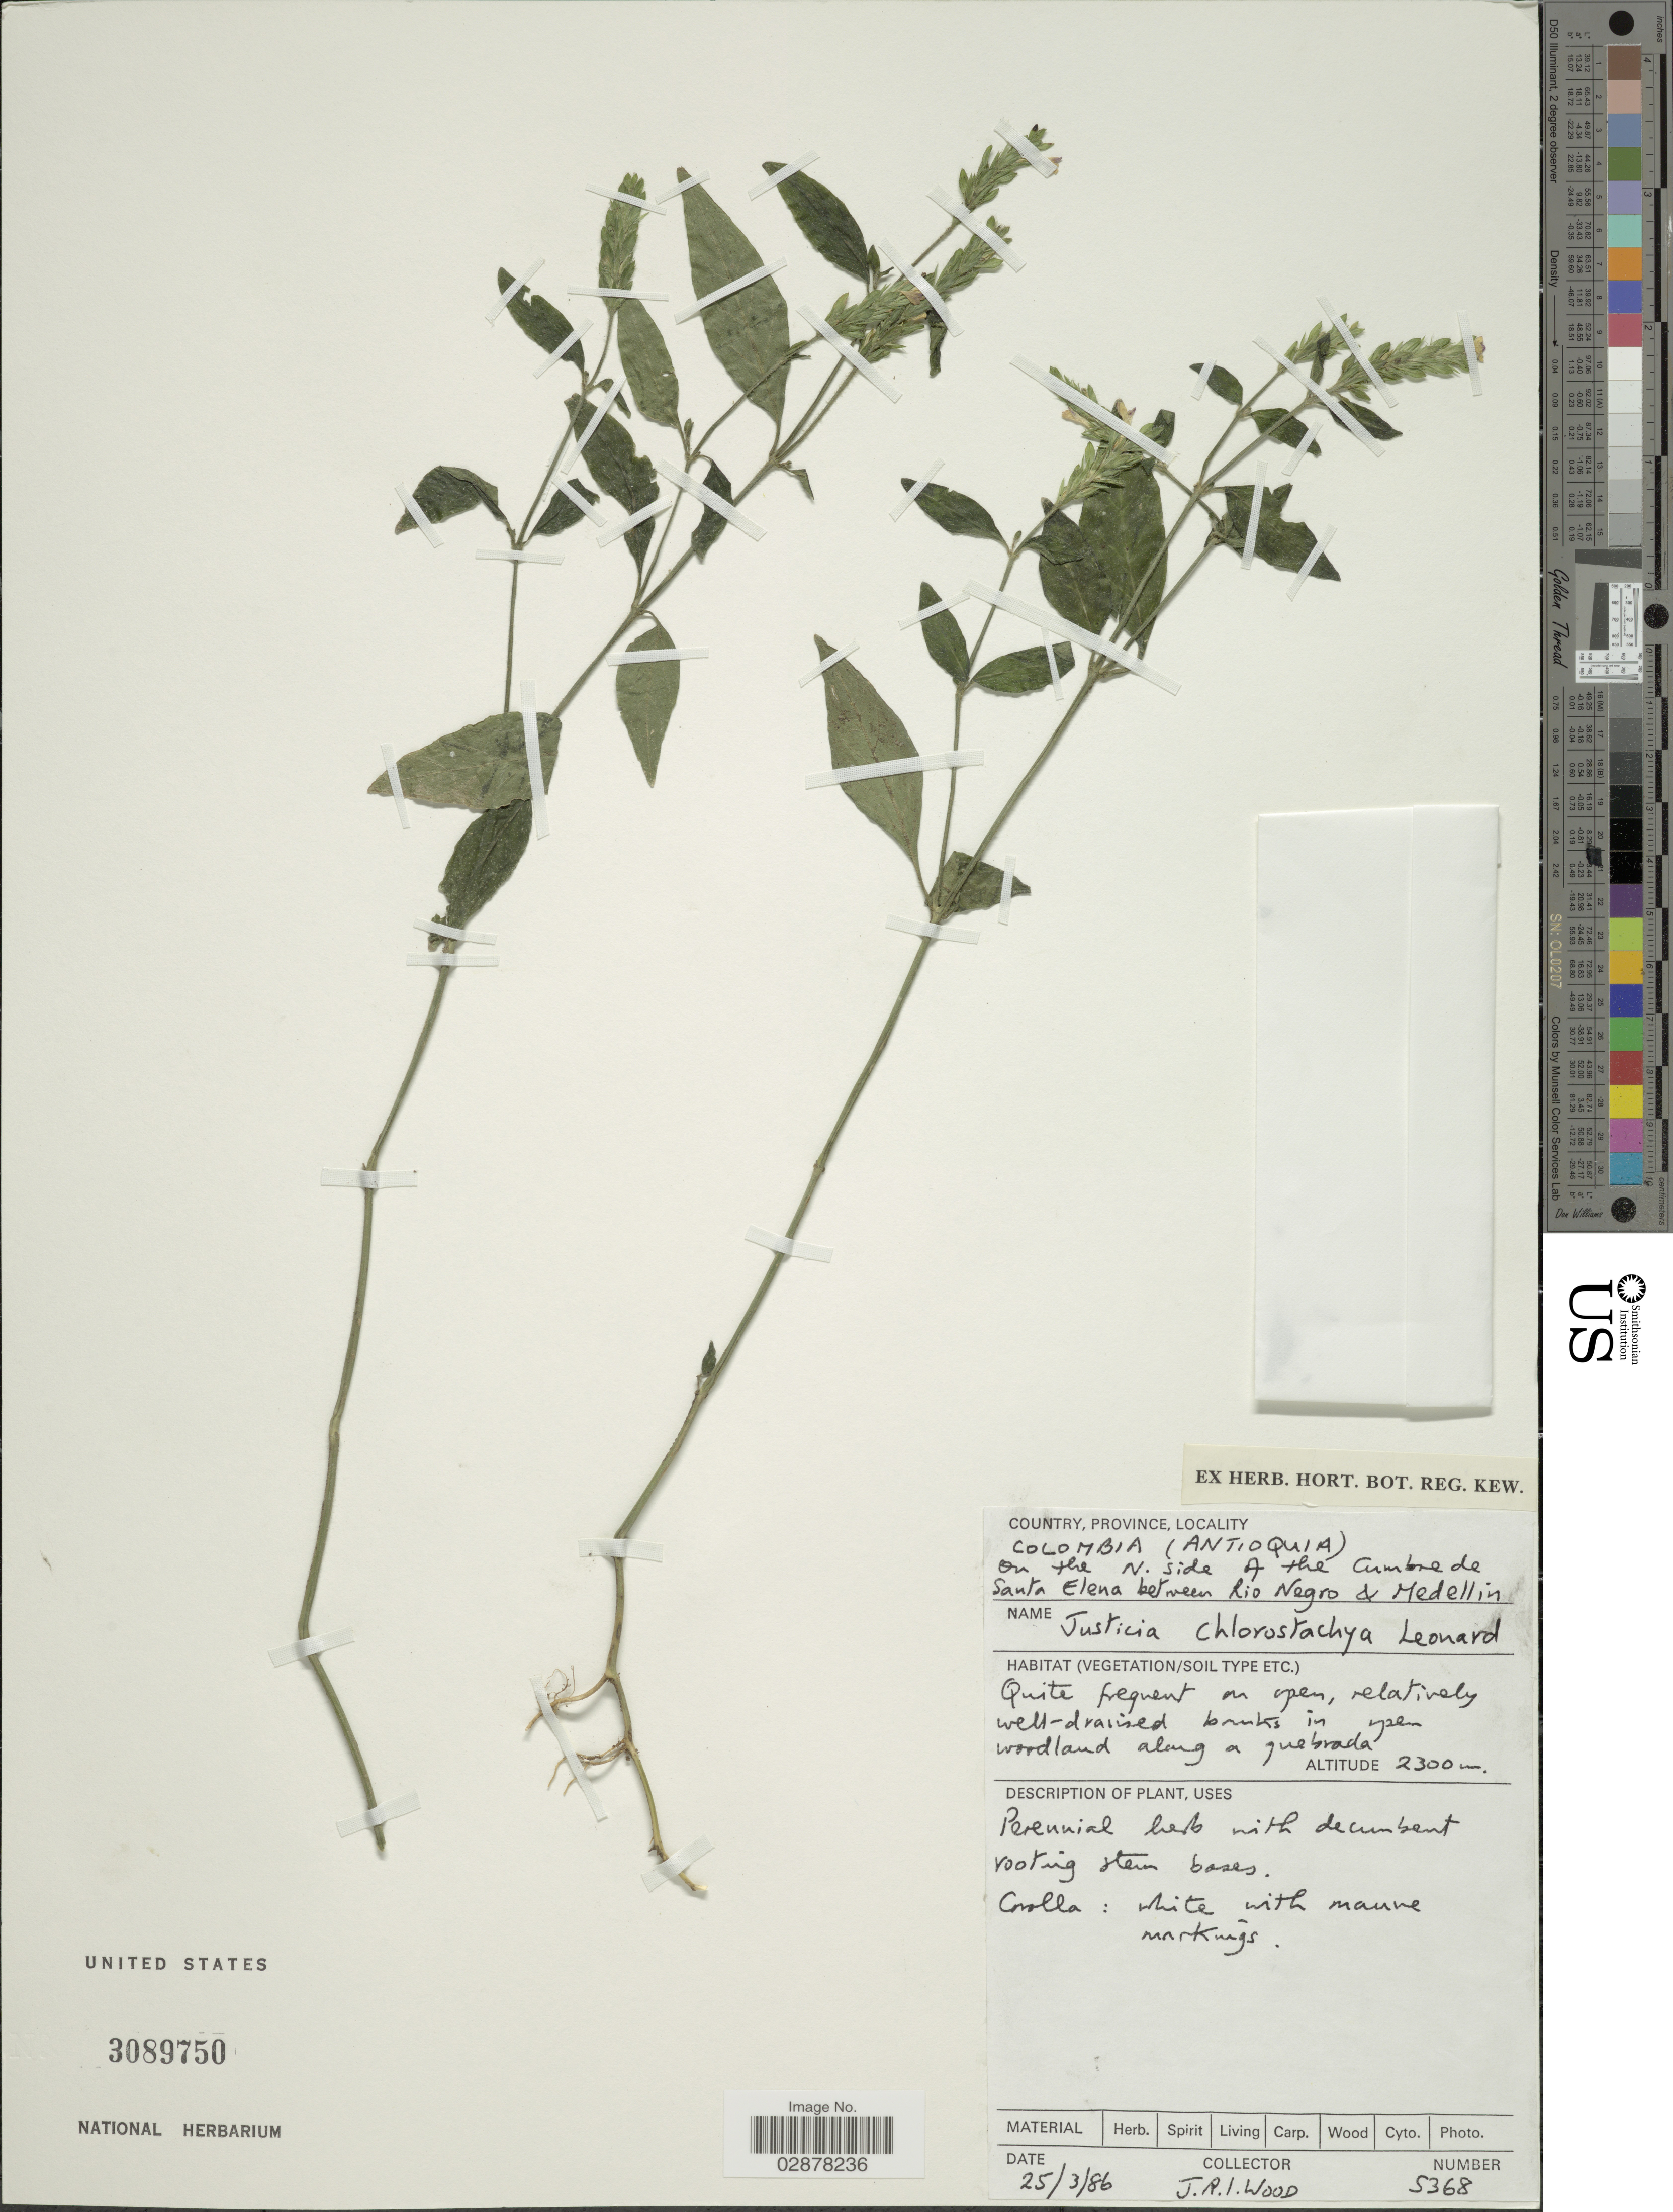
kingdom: Plantae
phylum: Tracheophyta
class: Magnoliopsida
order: Lamiales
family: Acanthaceae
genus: Justicia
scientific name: Justicia chlorostachya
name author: Leonard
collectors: J. R. I. Wood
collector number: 5368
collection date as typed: Transcribed d/m/y: 25/3/86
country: Colombia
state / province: Antioquia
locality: On the N. side of the Cumbre de Santa Elena between Rio Negro & Medellin.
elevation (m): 2300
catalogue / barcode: US 3089750